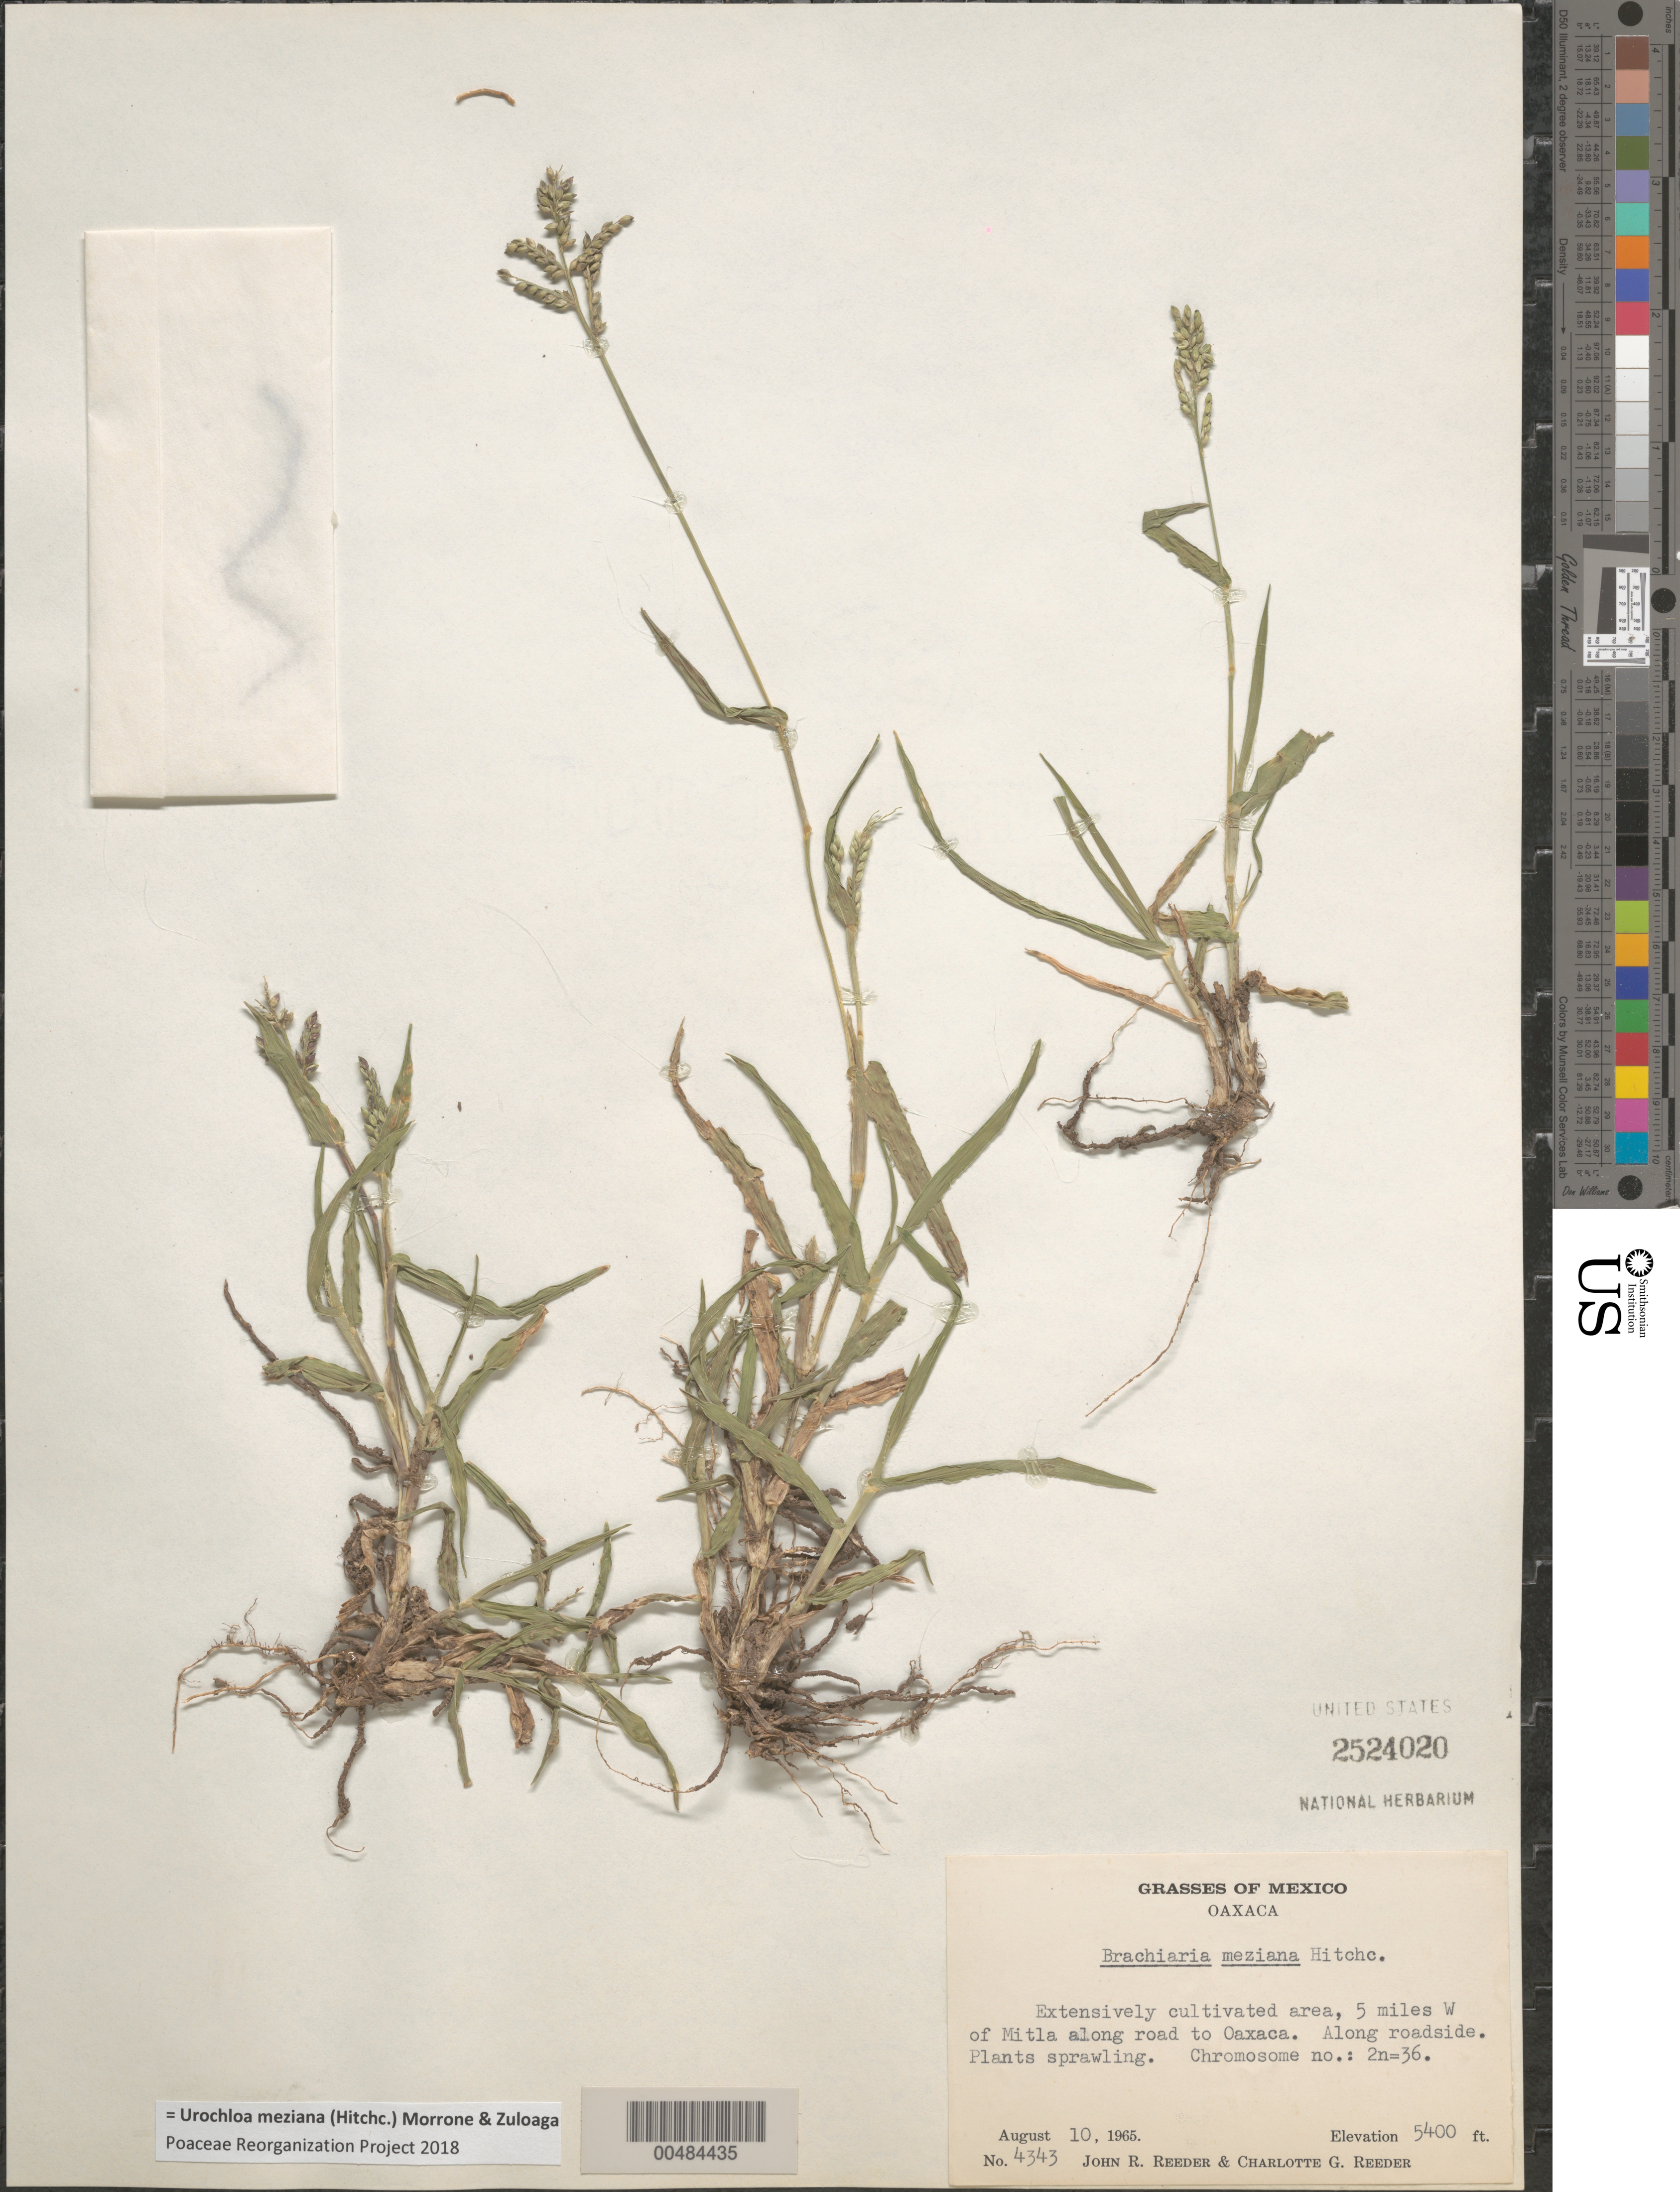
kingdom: Plantae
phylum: Tracheophyta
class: Liliopsida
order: Poales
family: Poaceae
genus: Brachiaria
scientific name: Brachiaria meziana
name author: Hitchc.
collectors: J. R. Reeder & C. G. Reeder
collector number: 4343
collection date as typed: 10 Aug 1965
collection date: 1965-08-10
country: Mexico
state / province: Oaxaca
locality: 5 mi W of Mitla along road to Oaxaca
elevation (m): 1646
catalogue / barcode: US 2524020